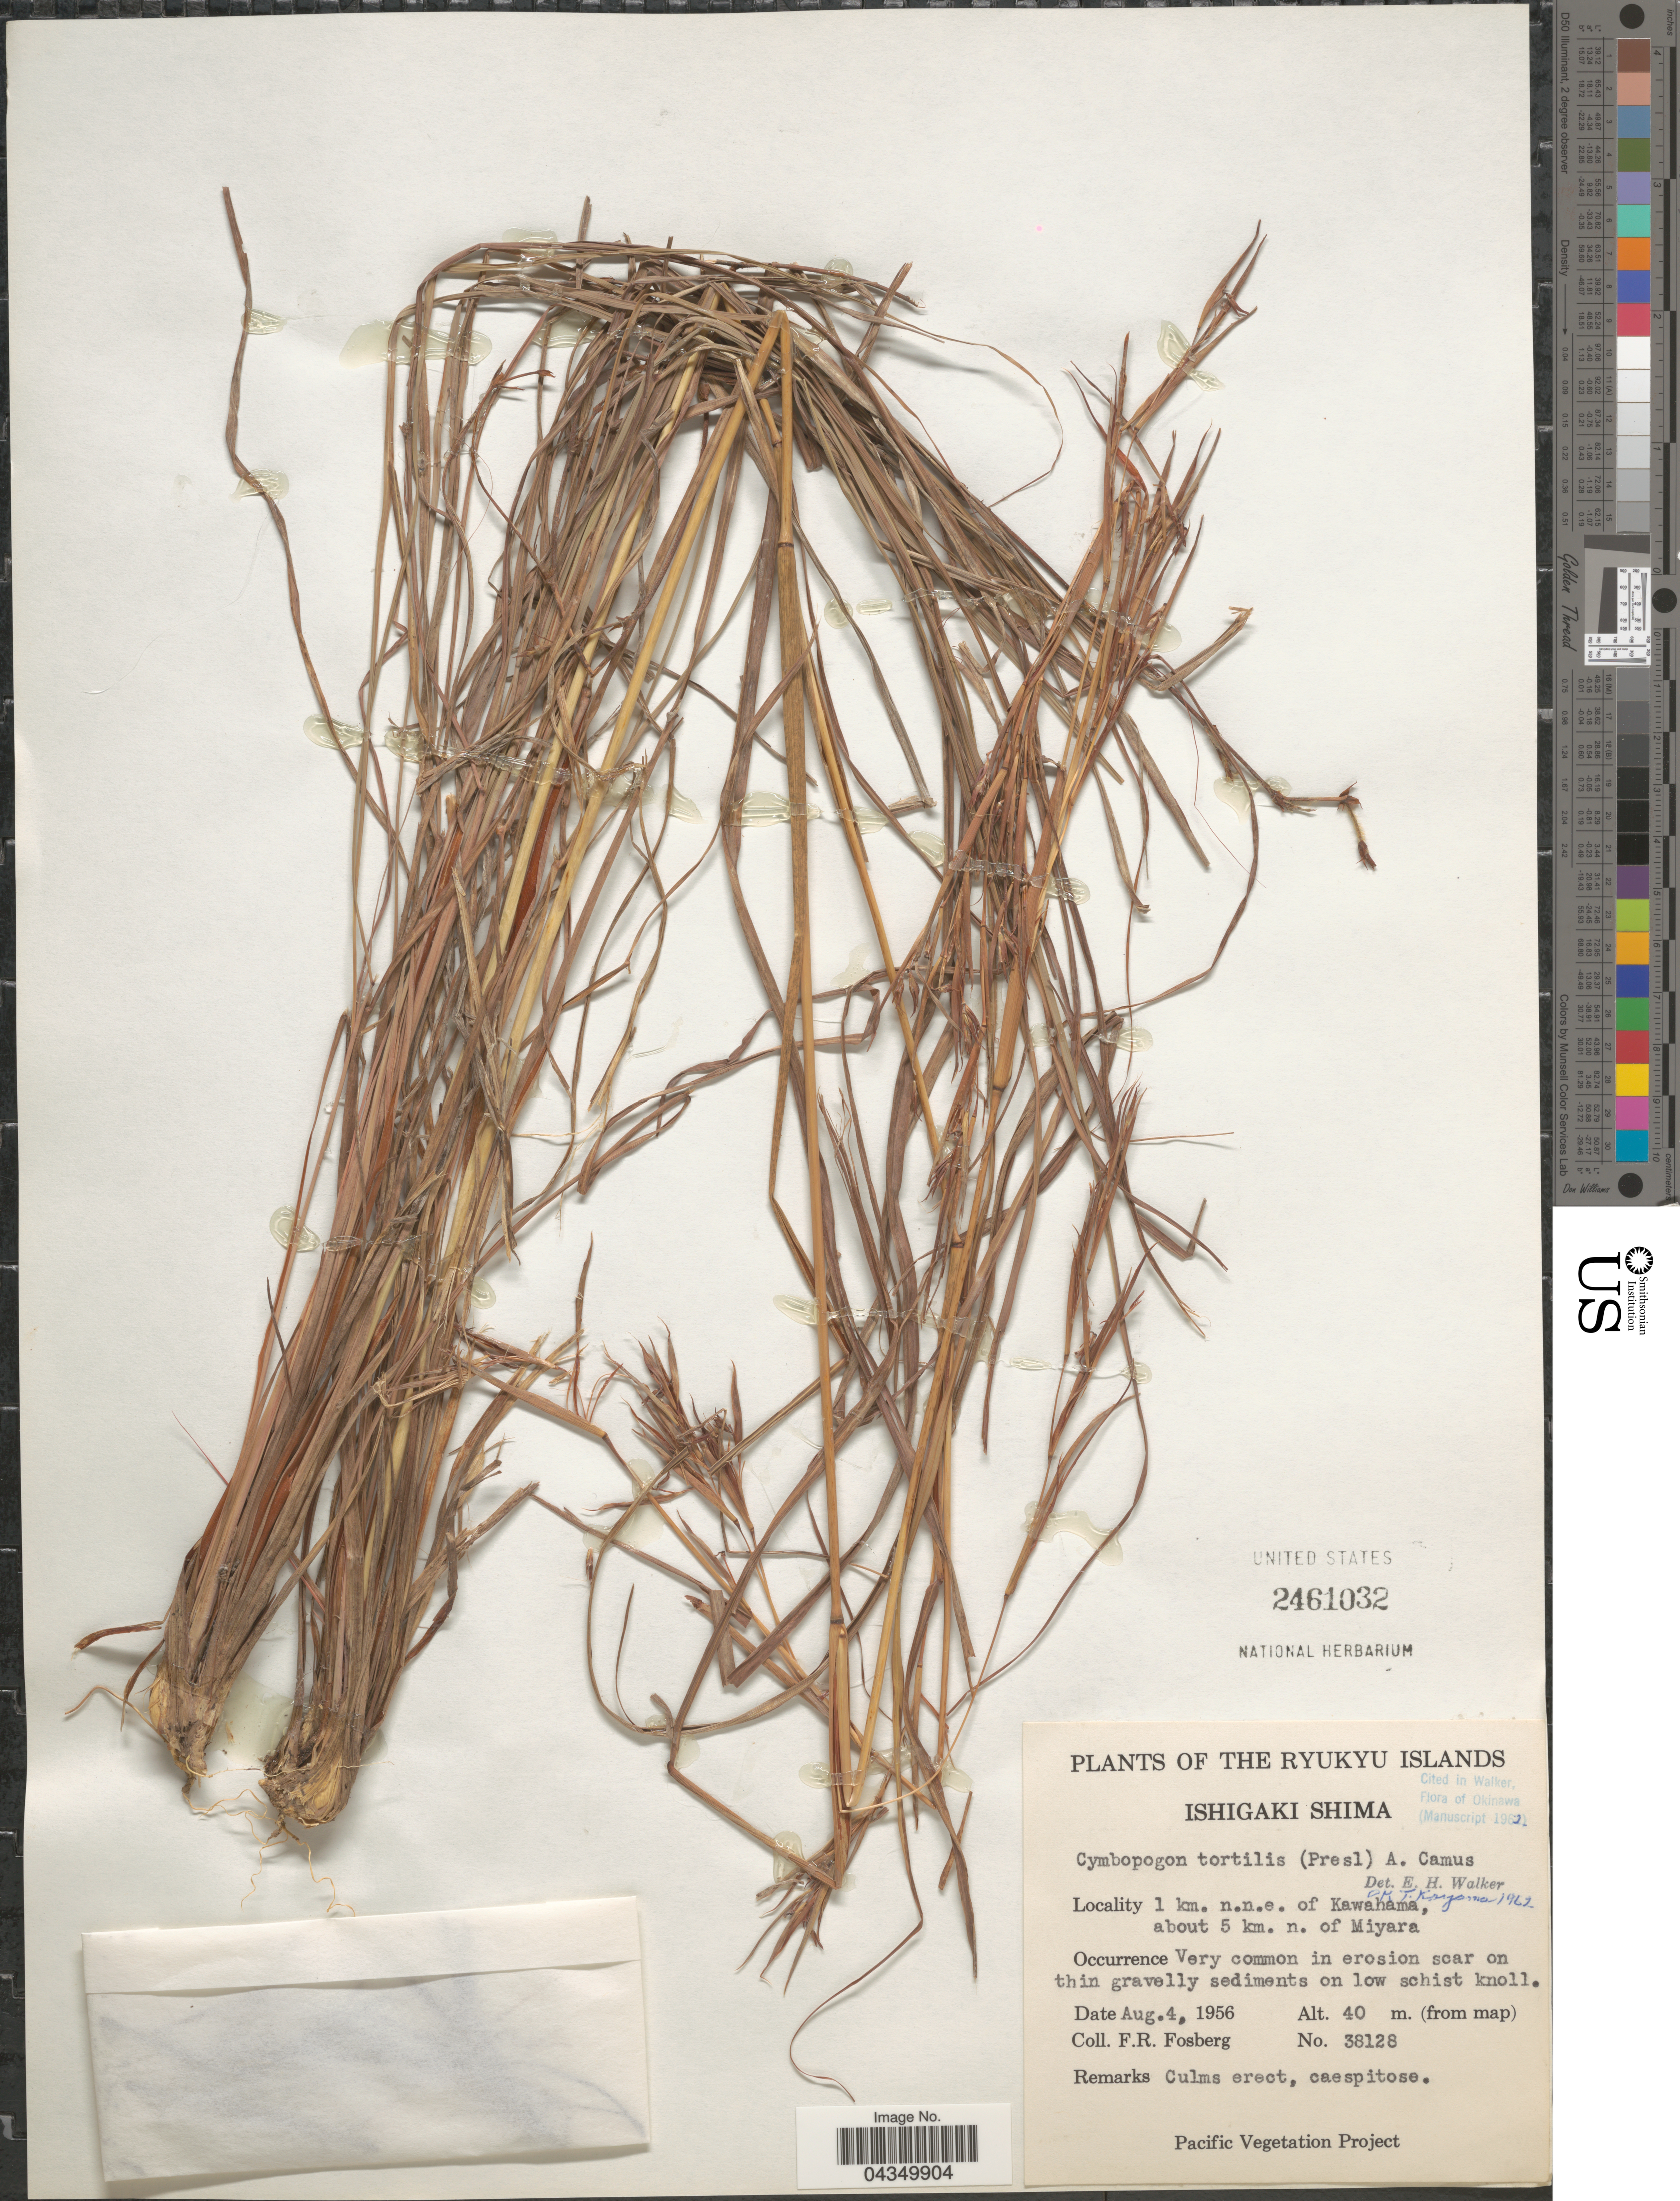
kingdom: Plantae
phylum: Tracheophyta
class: Liliopsida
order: Poales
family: Poaceae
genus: Cymbopogon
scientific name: Cymbopogon goeringii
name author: A. Camus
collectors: F. R. Fosberg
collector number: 38128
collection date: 1956-08-04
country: Japan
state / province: Okinawa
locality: The Ryukyu Islands. Ishigaki Shima. 1 km. n.n.e. of Kawahama, about 5 km. n. of Miyara.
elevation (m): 40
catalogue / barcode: US 2461032